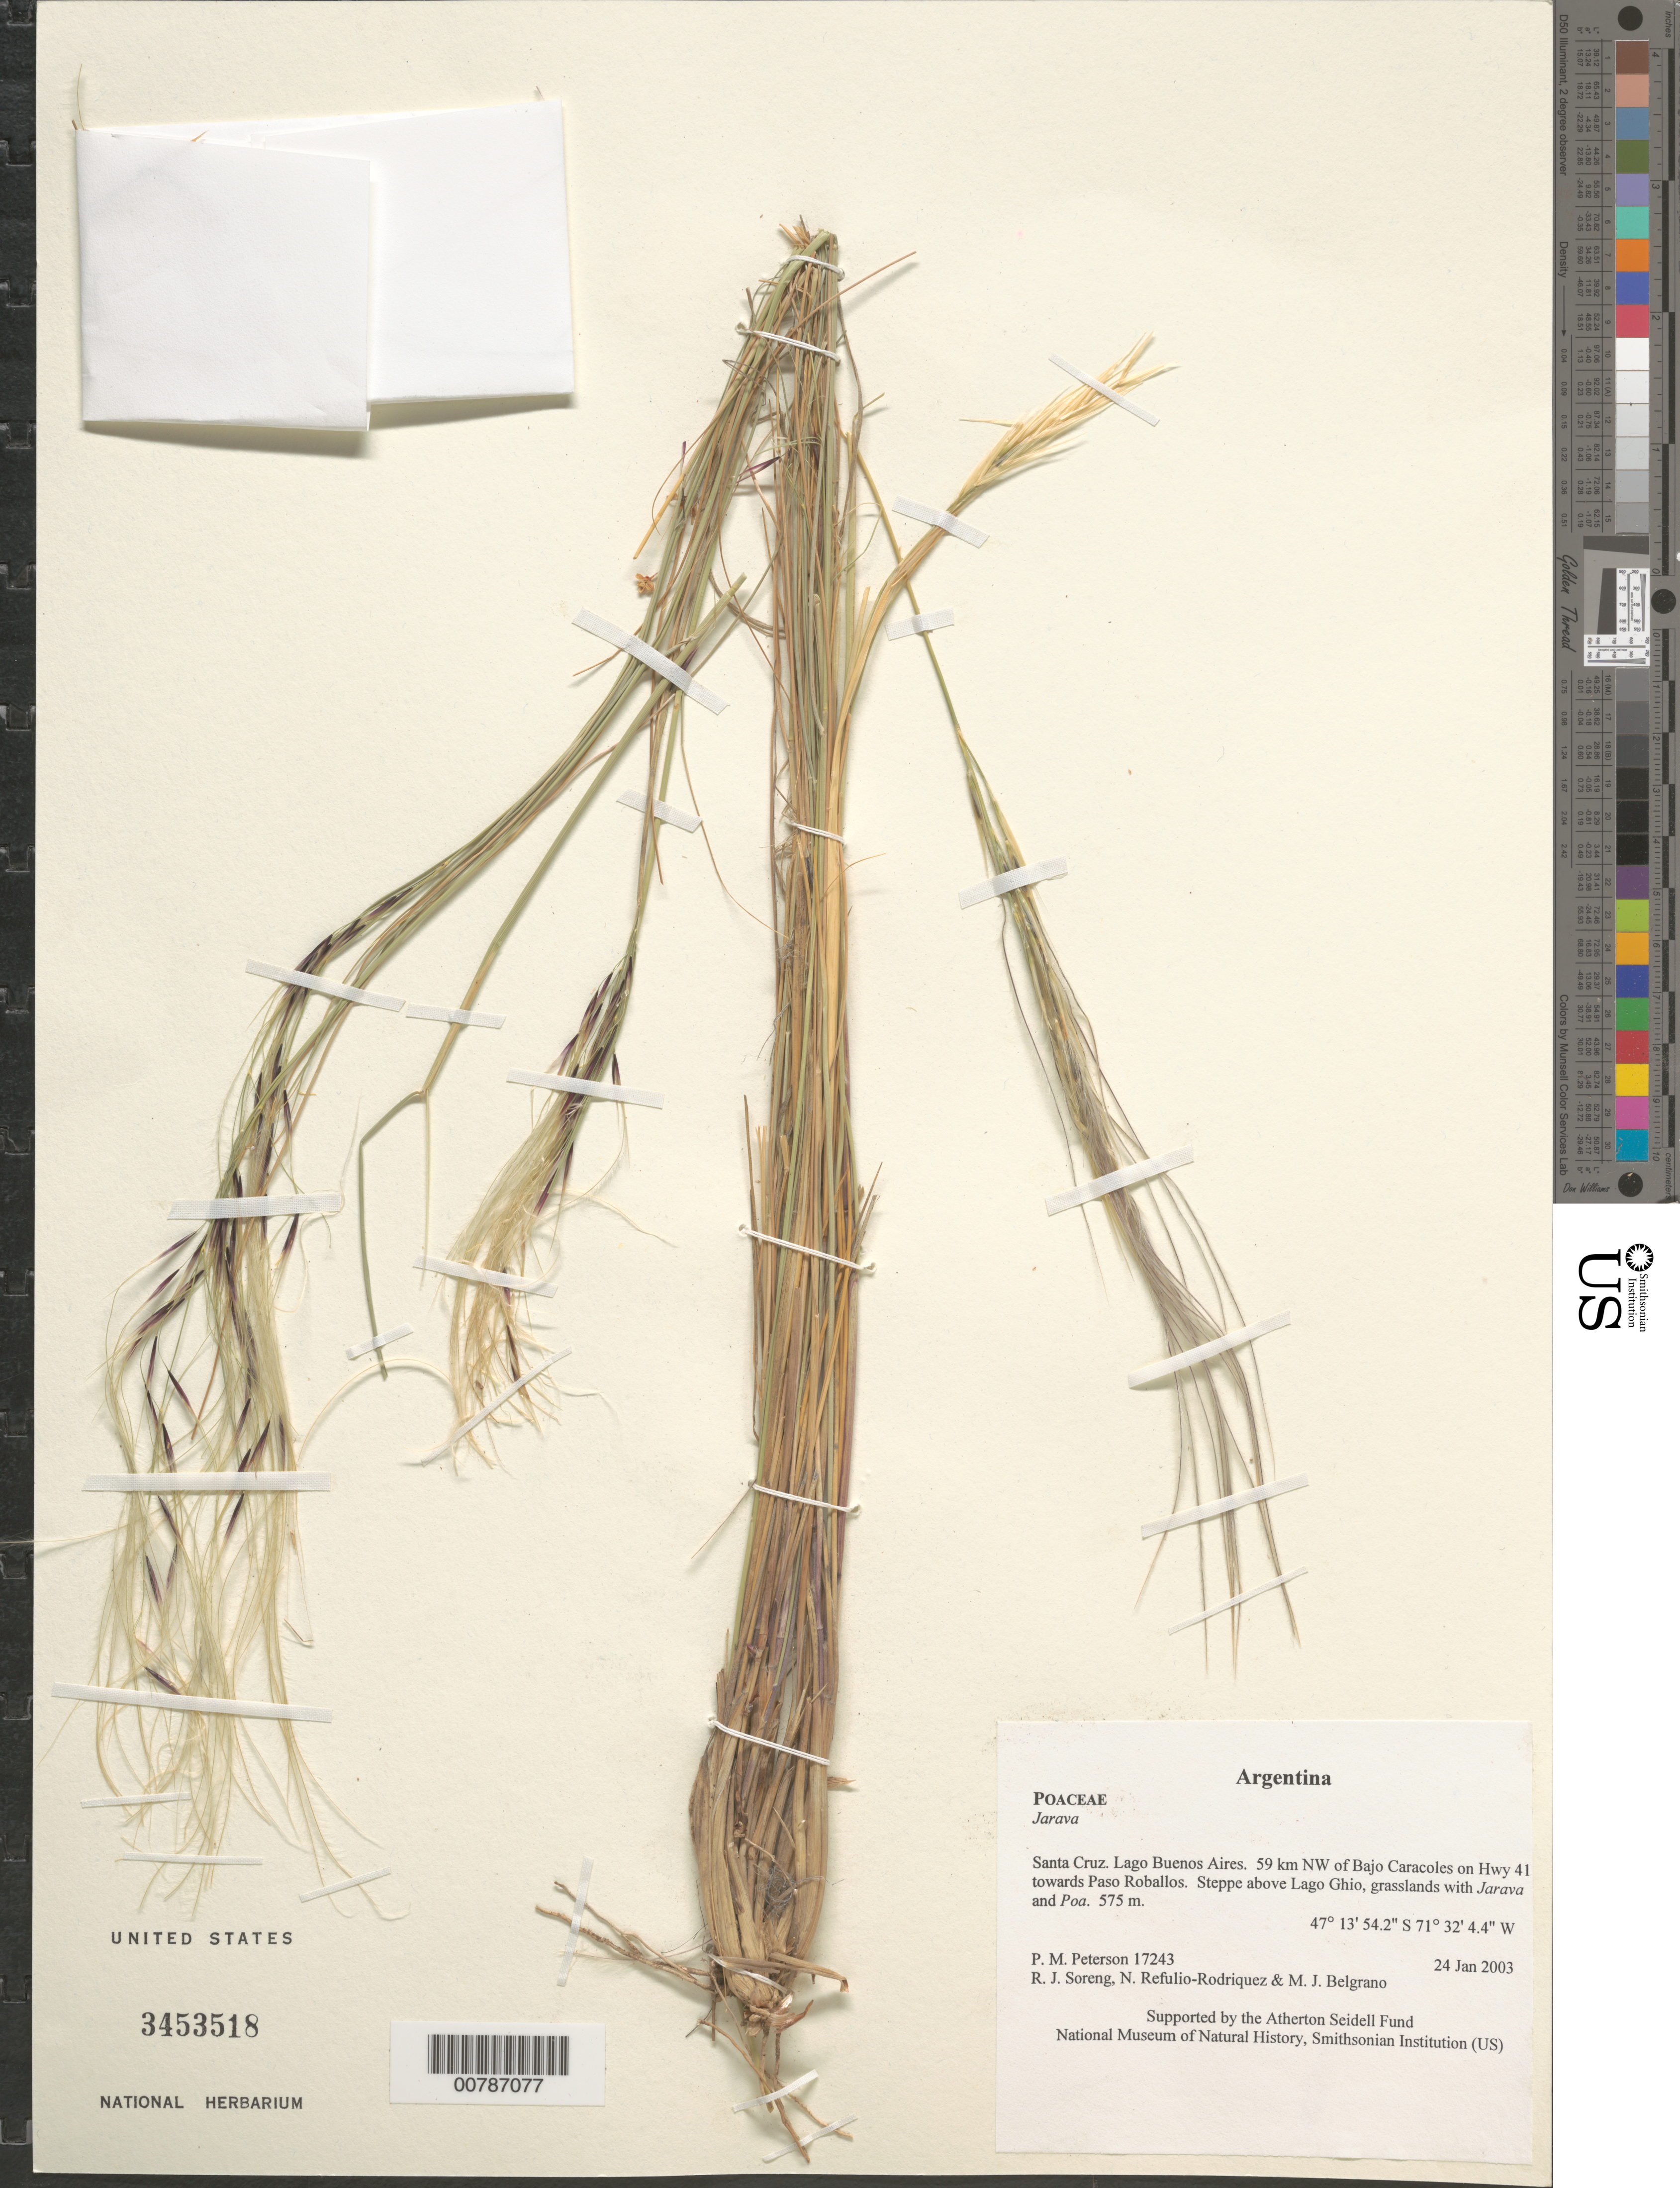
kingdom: Plantae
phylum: Tracheophyta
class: Liliopsida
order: Poales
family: Poaceae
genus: Jarava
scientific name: Jarava sp.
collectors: P. M. Peterson, R. J. Soreng, N. Refulio-Rodríguez & M. Belgrano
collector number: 17243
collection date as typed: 24 Jan 2003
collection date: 2003-01-24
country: Argentina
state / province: Santa Cruz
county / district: Lago Buenos Aires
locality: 59 km NW of Bajo Caracoles on Hwy 41 towards Paso Roballos. Steppe above Lago Ghio, grasslands with Jarava and Poa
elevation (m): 575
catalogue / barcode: US 3453518